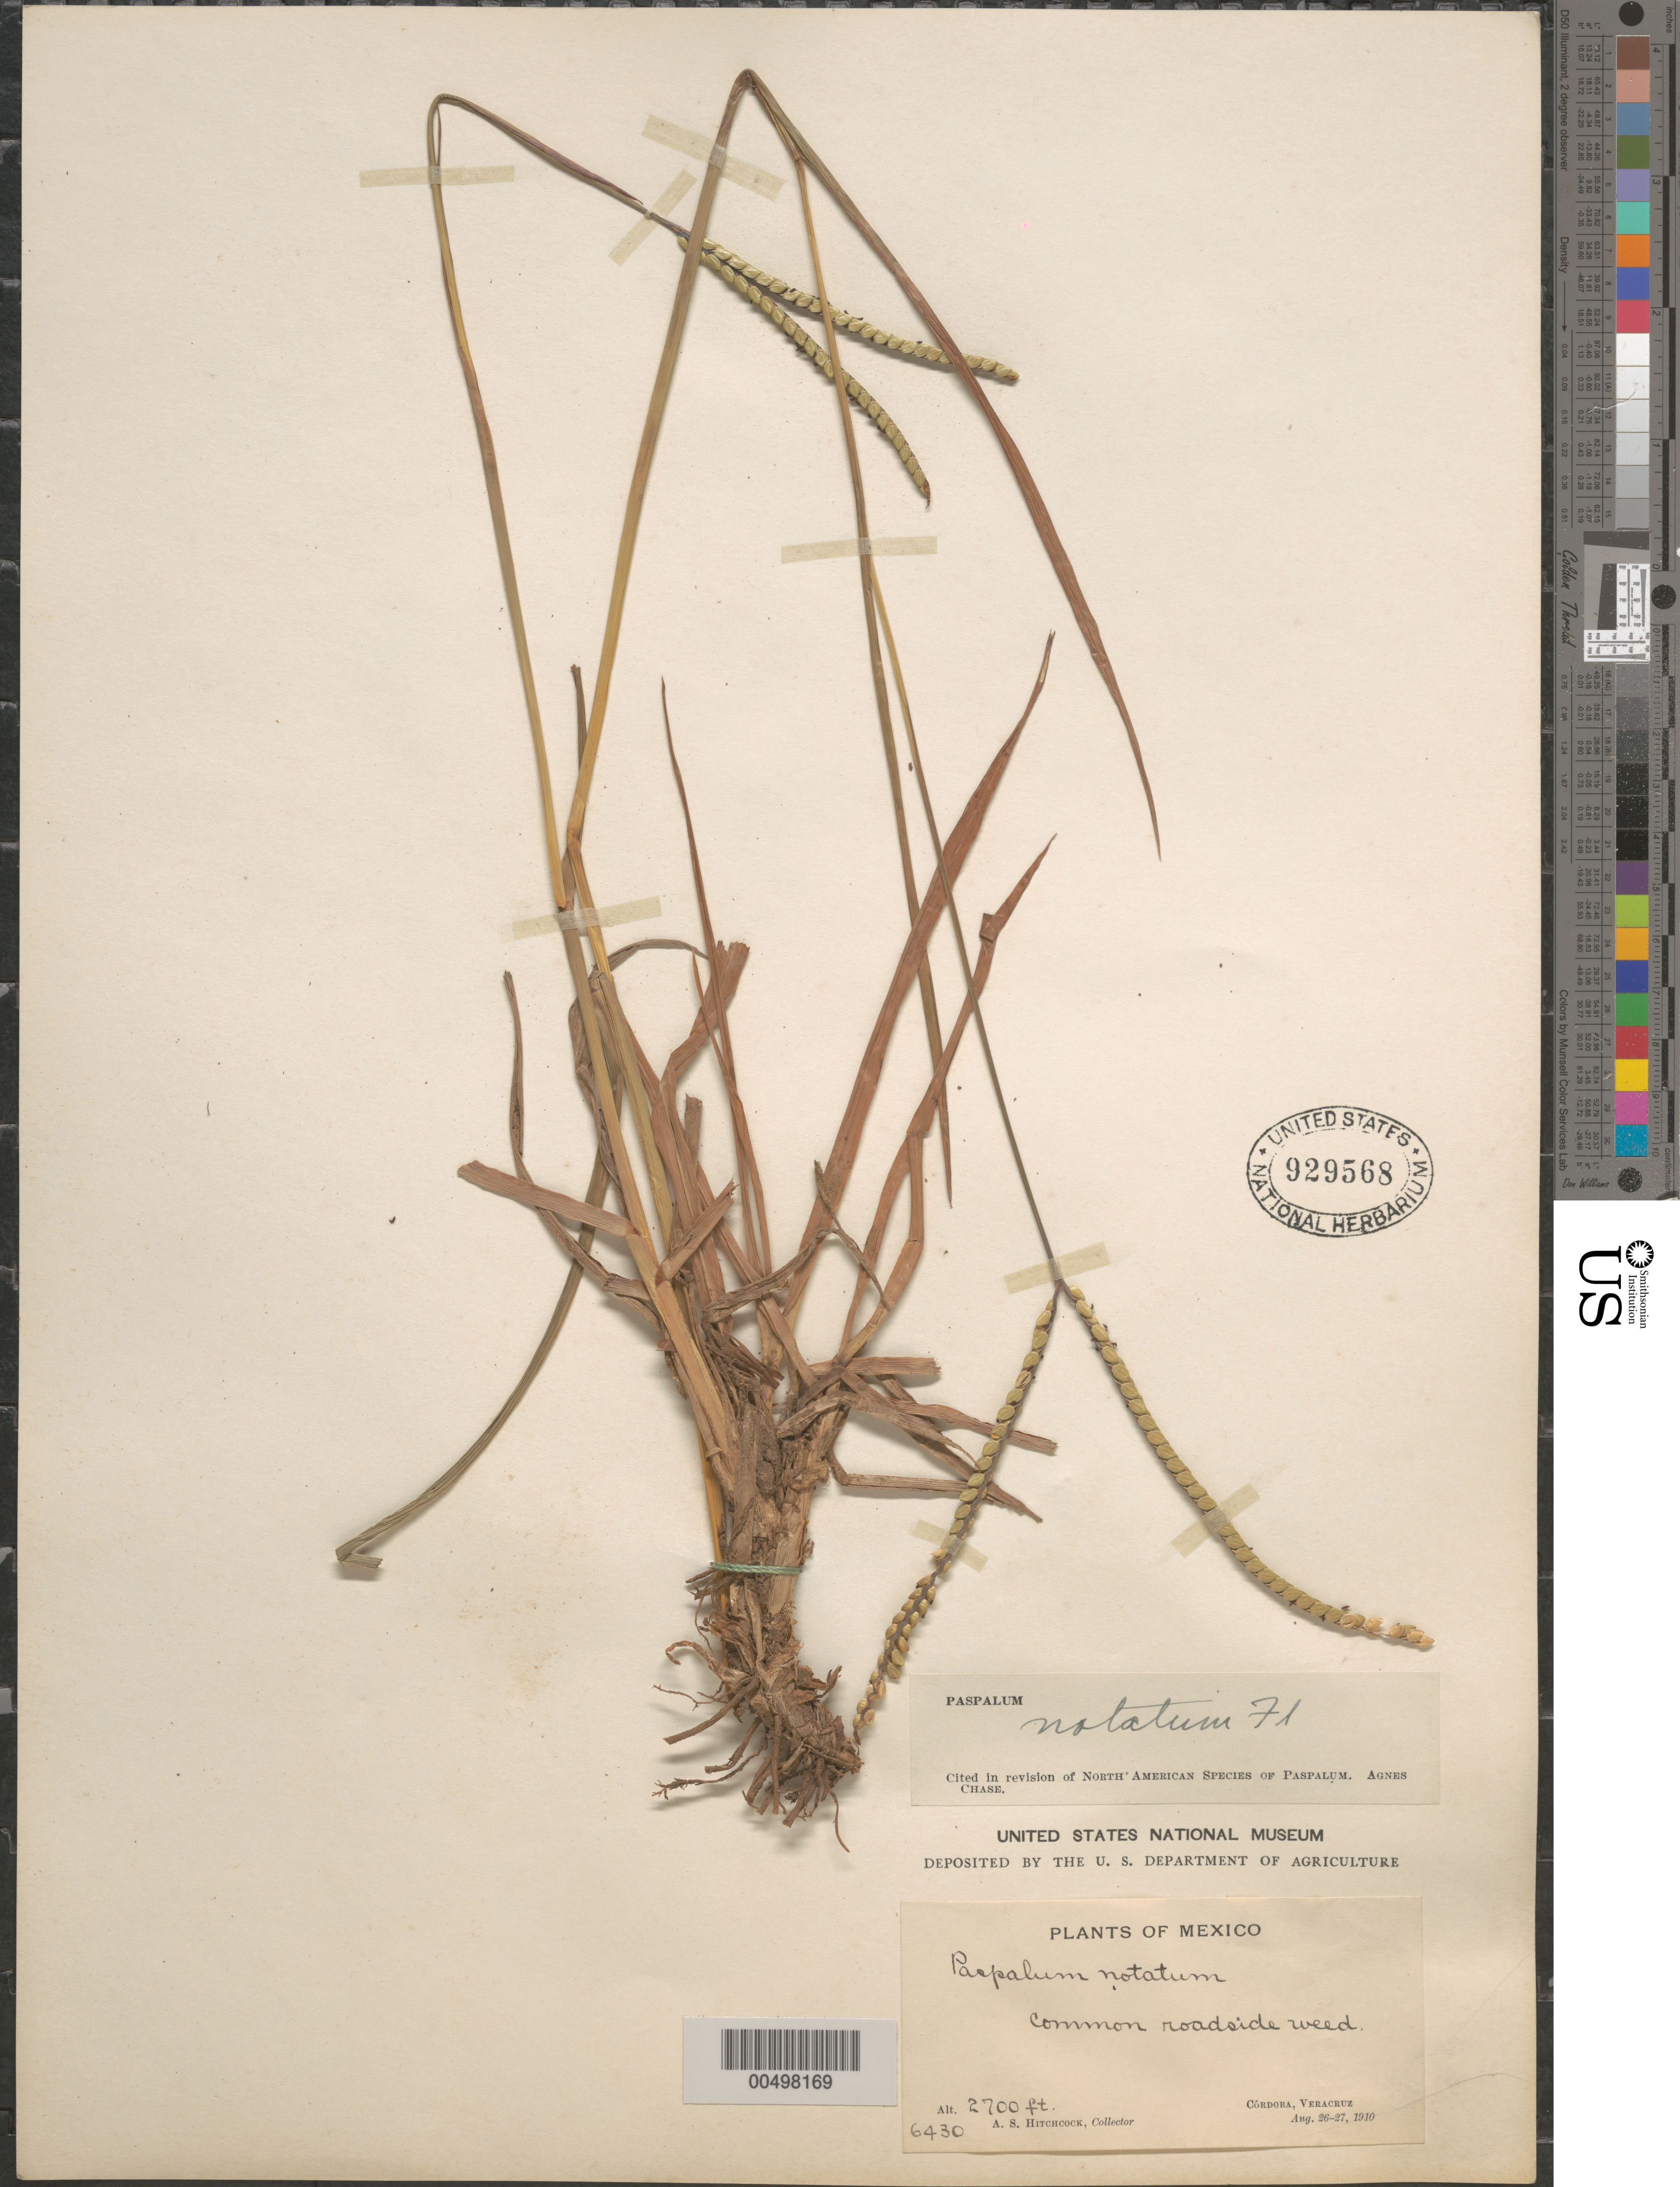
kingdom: Plantae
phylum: Tracheophyta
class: Liliopsida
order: Poales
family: Poaceae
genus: Paspalum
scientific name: Paspalum notatum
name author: Flüggé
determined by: Chase, [M.] Agnes, (US)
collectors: A. S. Hitchcock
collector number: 6430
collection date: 1910-08-26/1910-08-27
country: Mexico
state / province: Veracruz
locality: Cordoba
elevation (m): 823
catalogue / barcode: US 929568